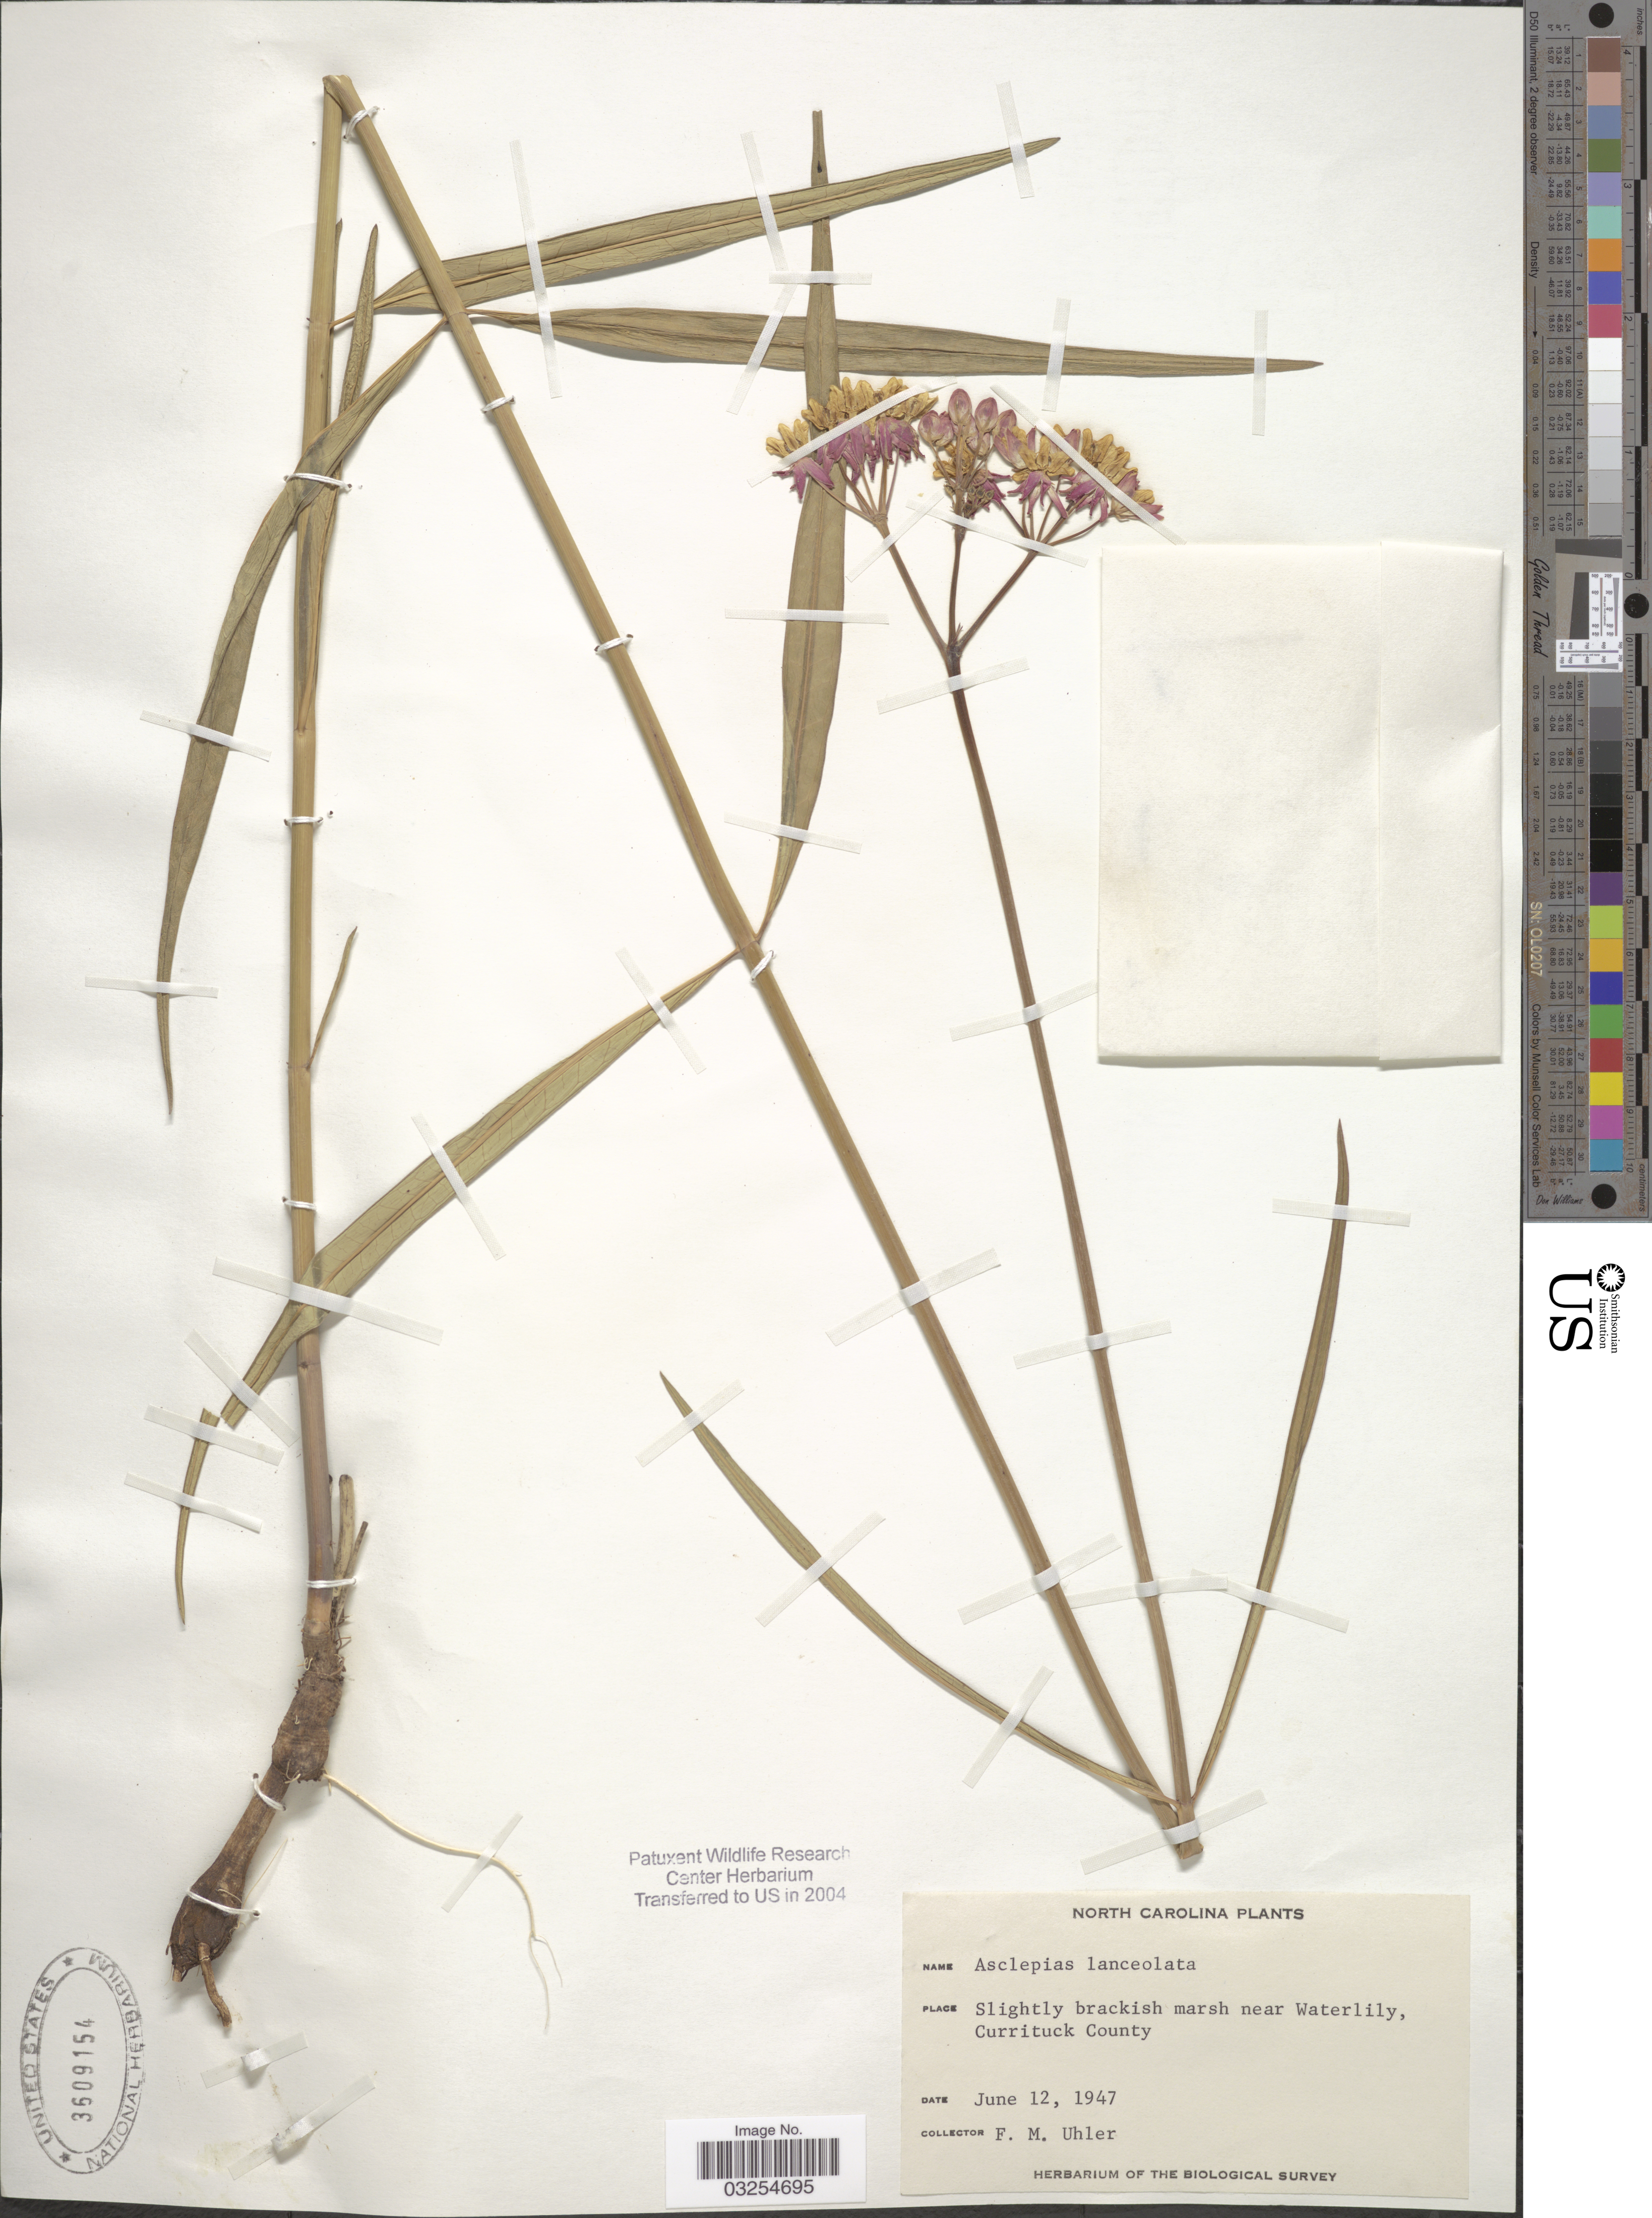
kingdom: Plantae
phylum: Tracheophyta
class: Magnoliopsida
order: Gentianales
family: Apocynaceae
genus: Asclepias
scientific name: Asclepias lanceolata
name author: Walter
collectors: F. M. Uhler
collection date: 1947-06-12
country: United States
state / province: North Carolina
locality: Slightly brackish marsh near Waterlily, Currituck County.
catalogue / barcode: US 3609154